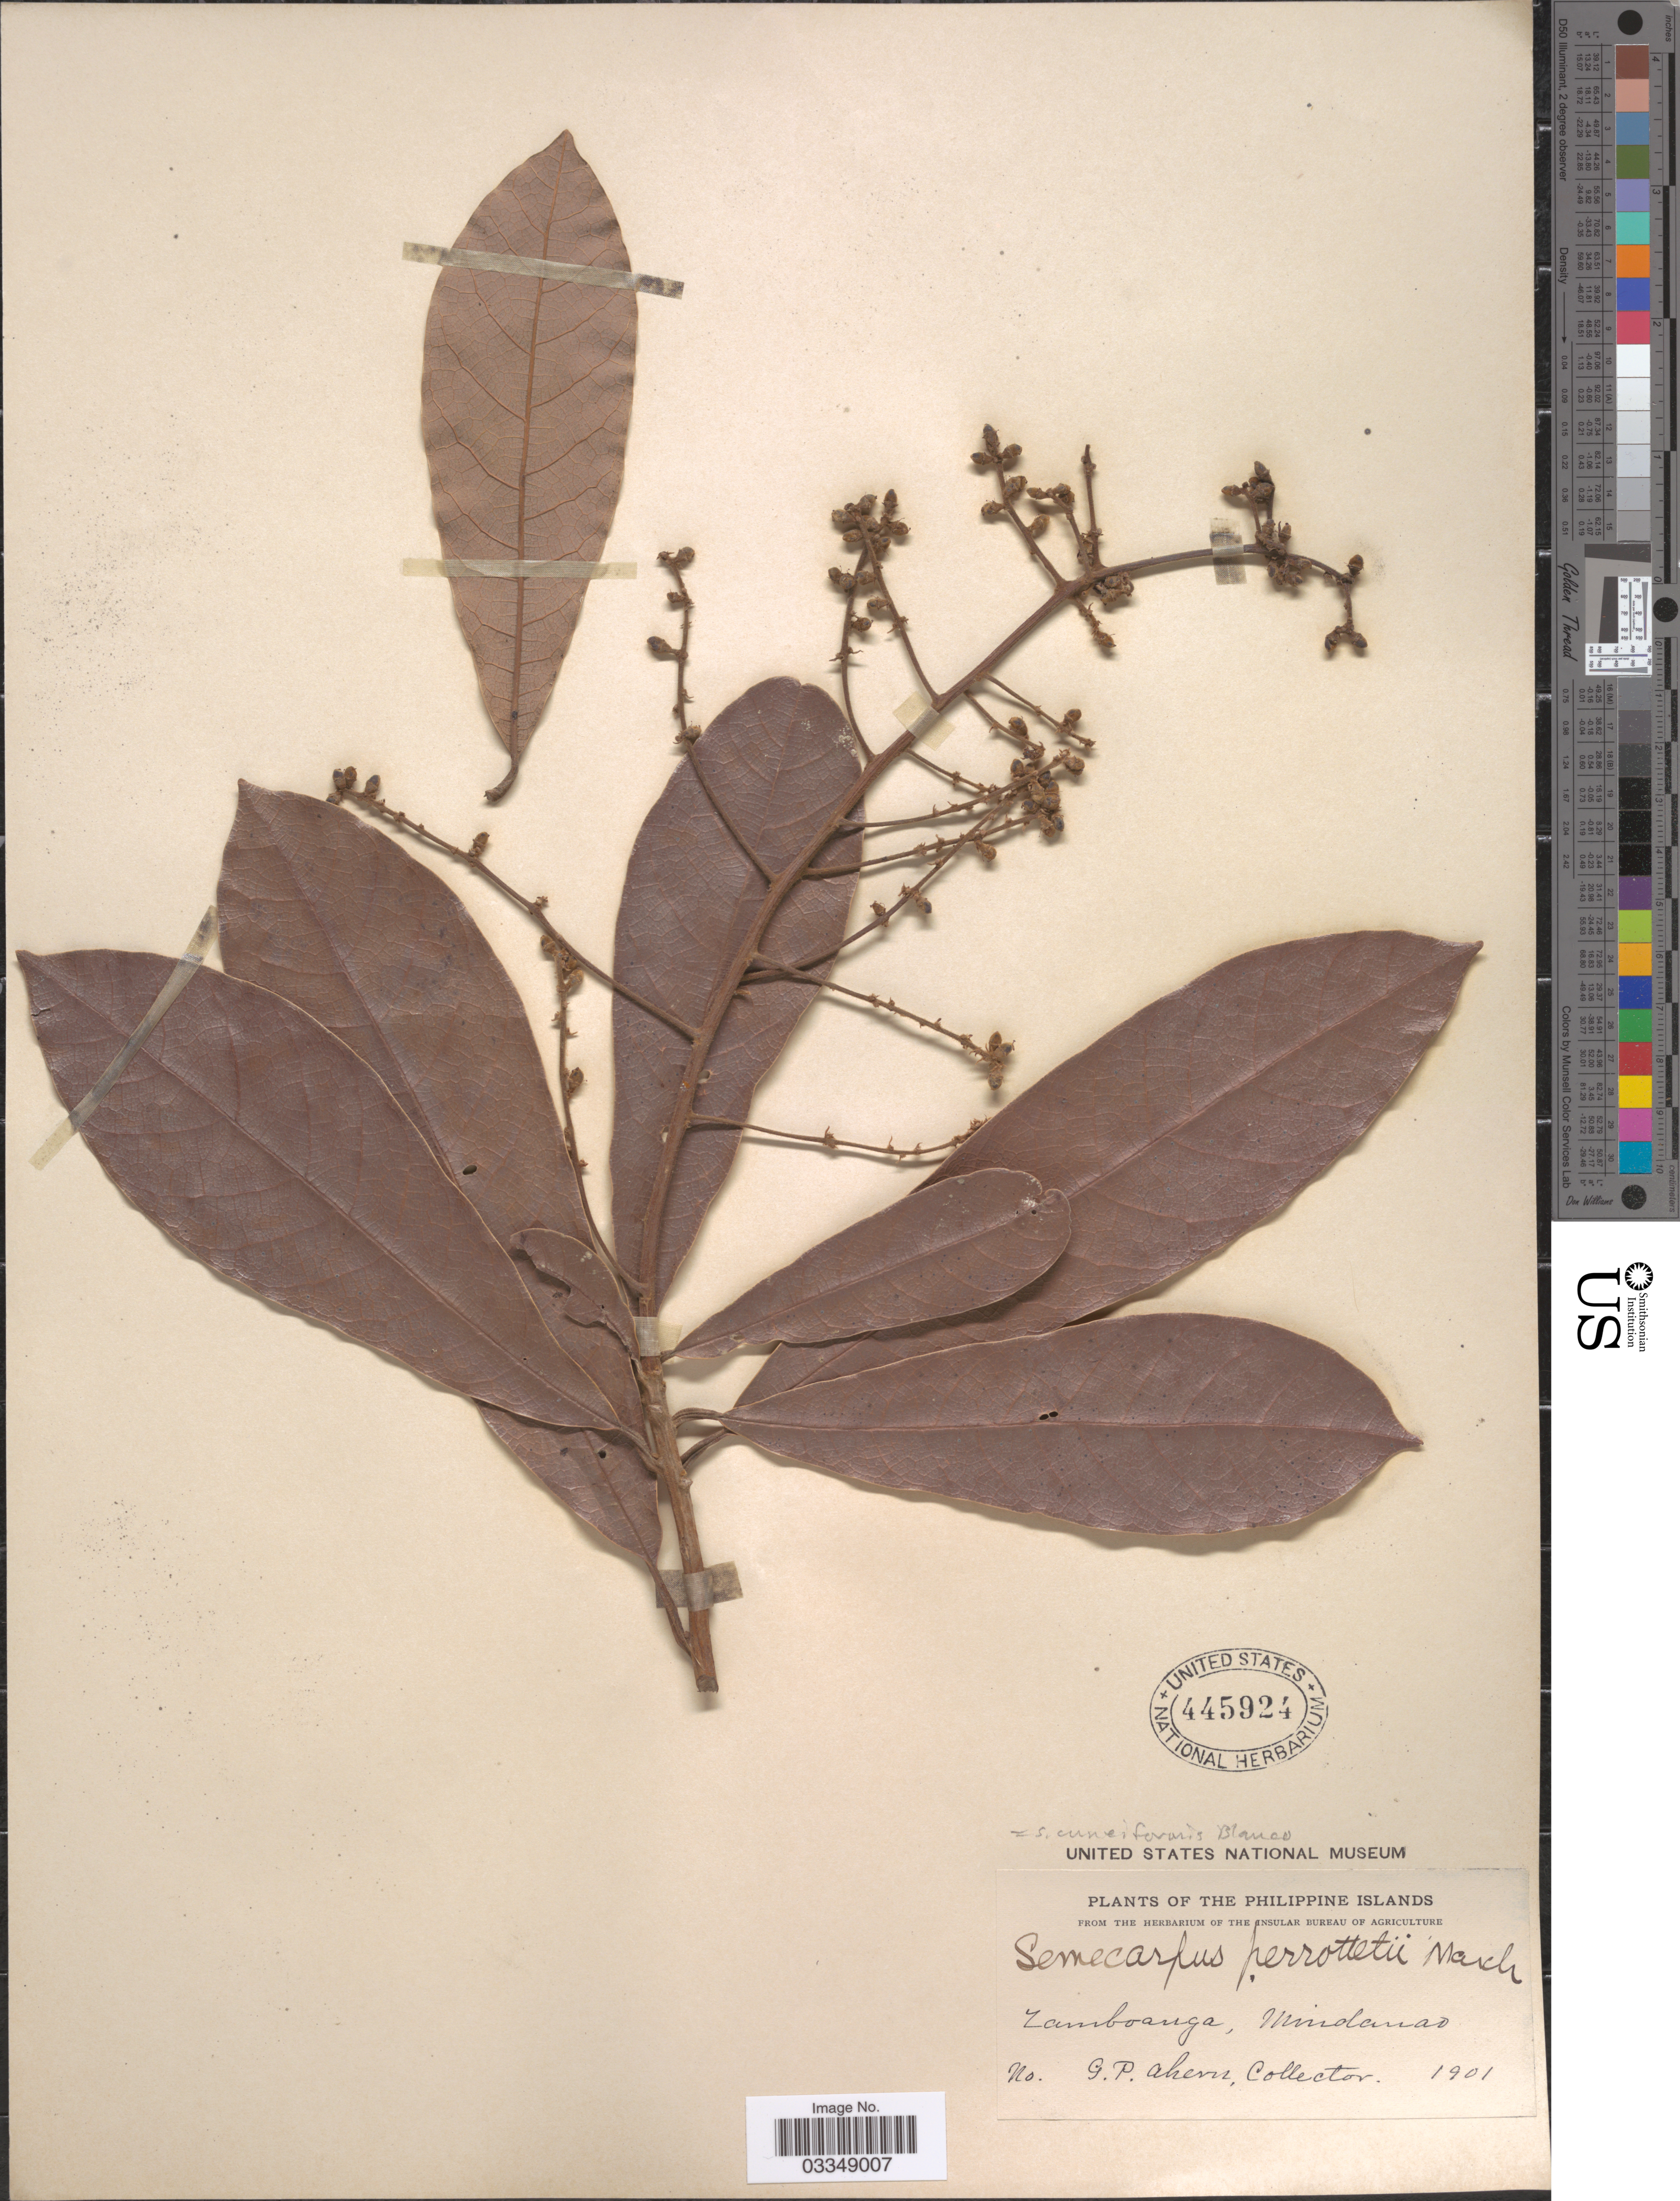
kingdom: Plantae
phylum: Tracheophyta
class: Magnoliopsida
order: Sapindales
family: Anacardiaceae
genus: Semecarpus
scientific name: Semecarpus cuneiformis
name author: Blanco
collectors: G. Ahern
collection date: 1901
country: Philippines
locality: The Philippine Islands. Zamboanga, Mindanao.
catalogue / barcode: US 445924